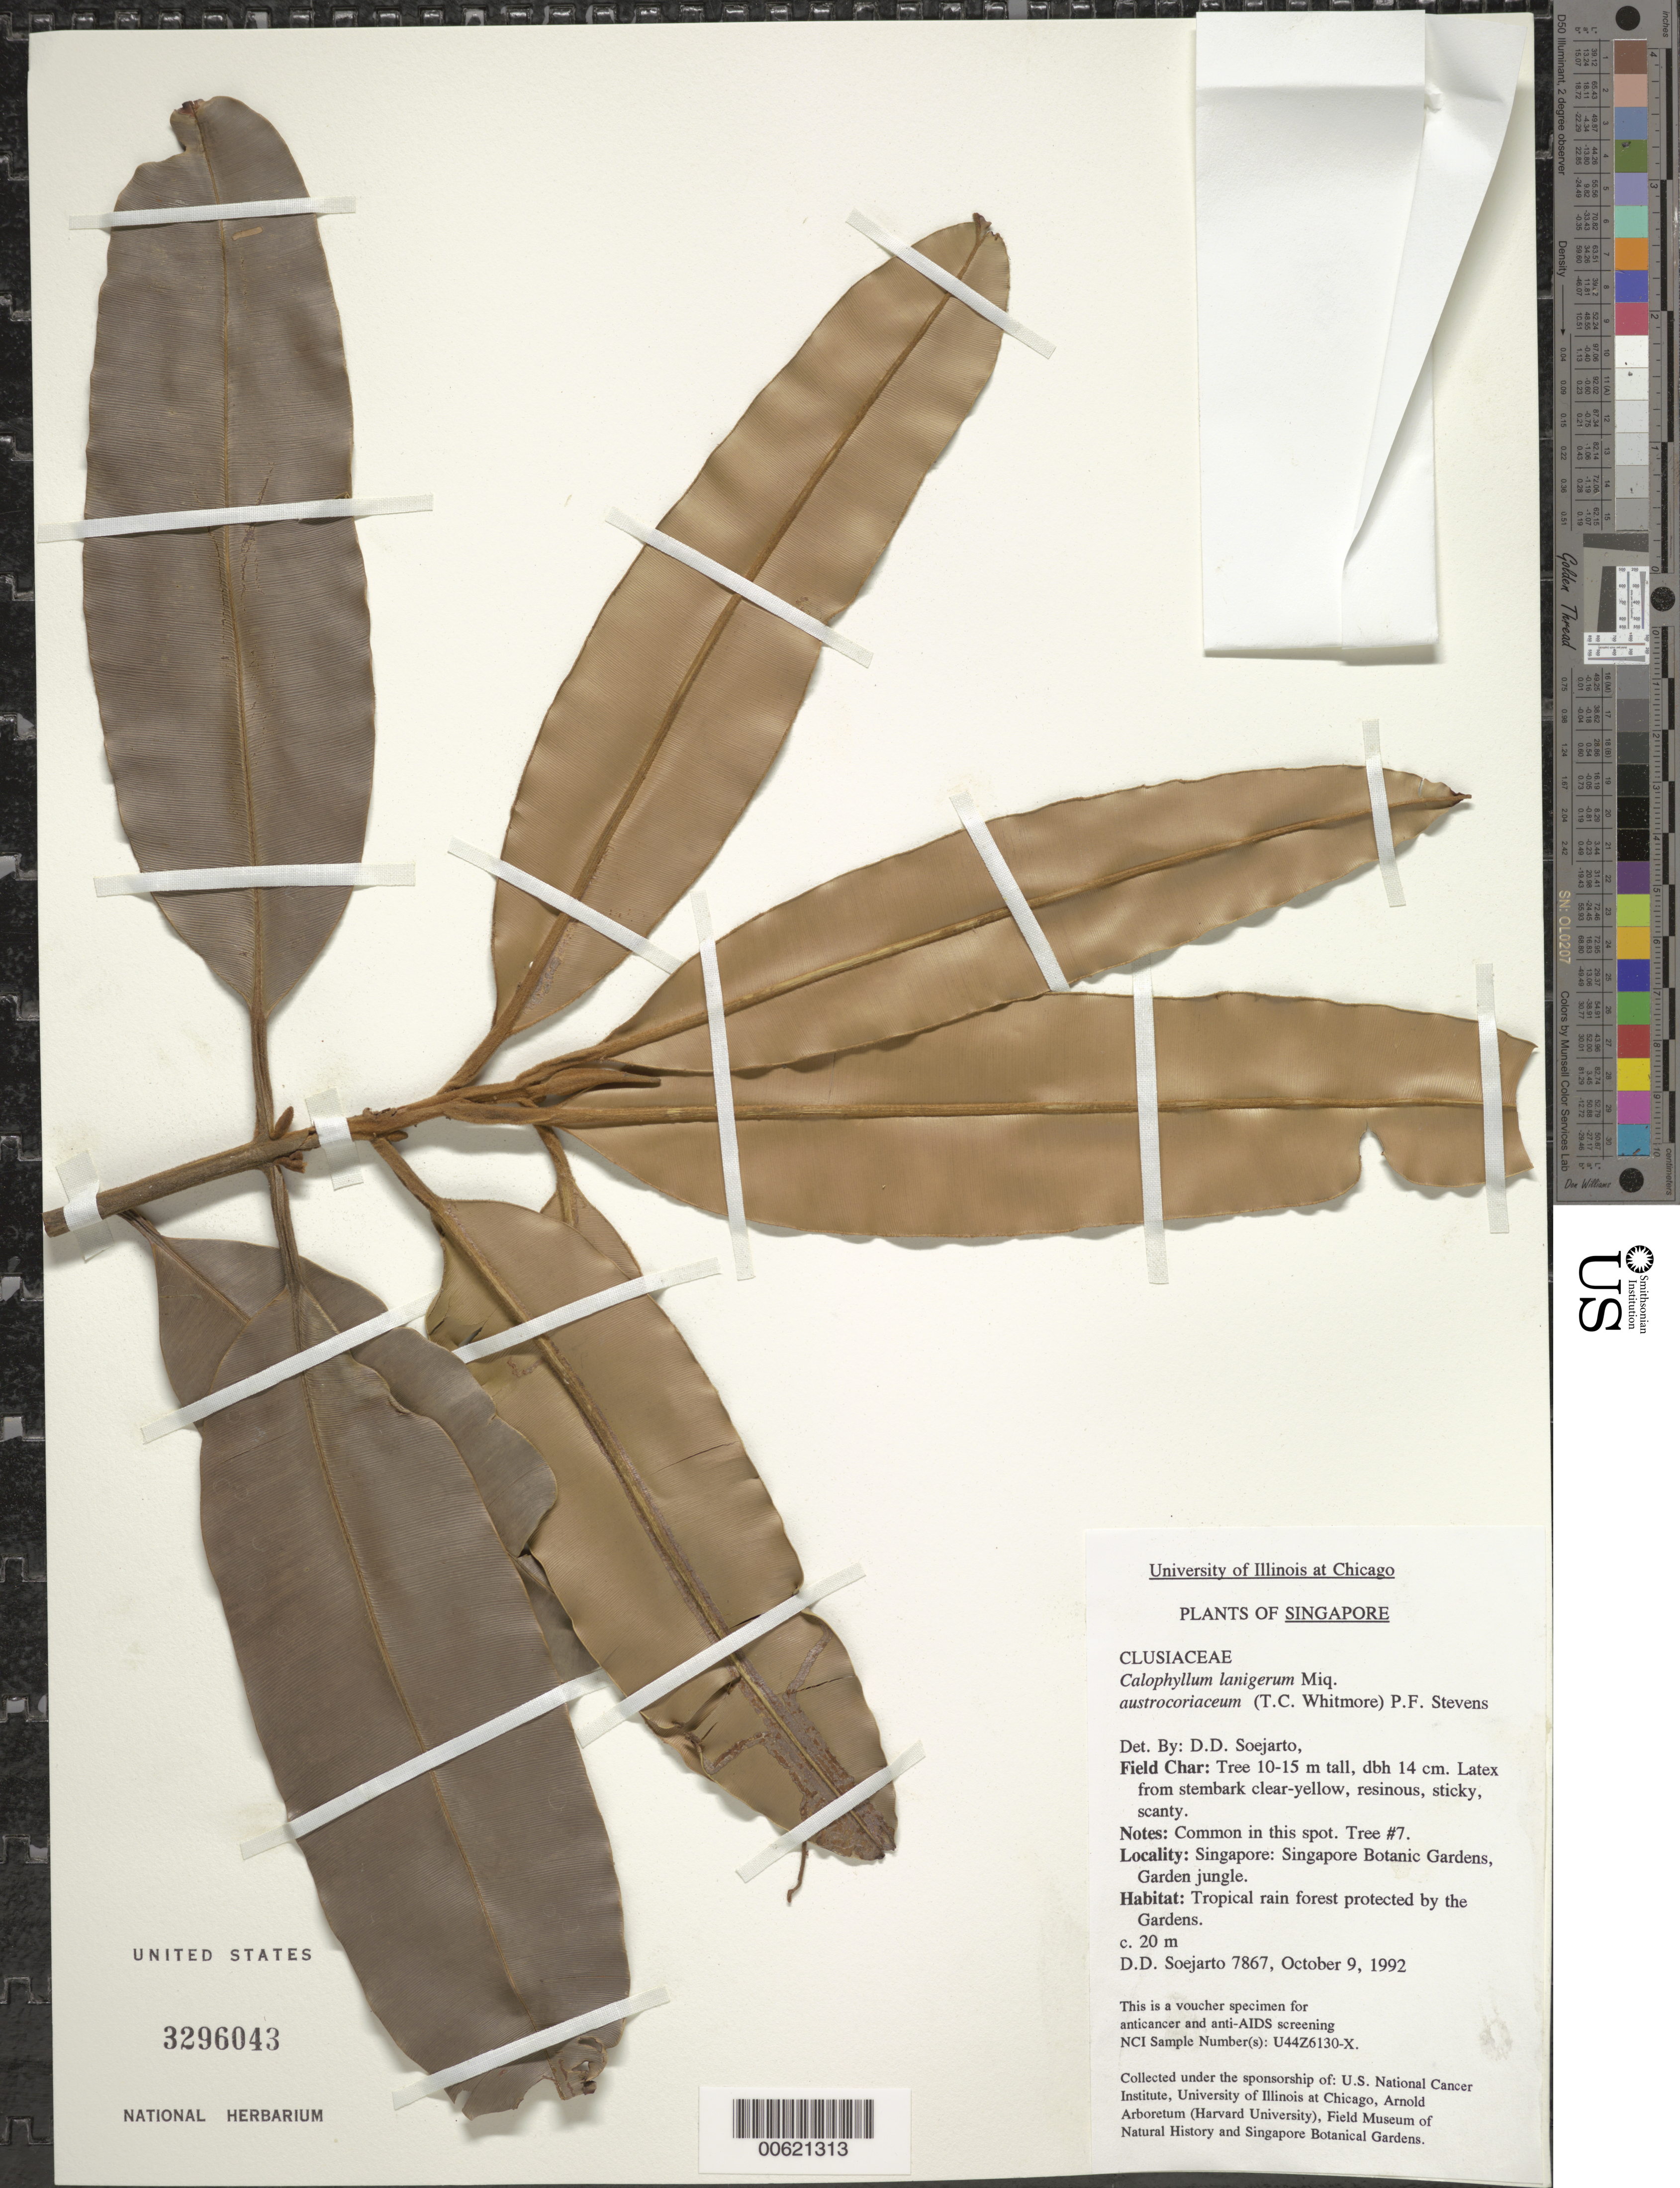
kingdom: Plantae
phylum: Tracheophyta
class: Magnoliopsida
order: Malpighiales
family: Calophyllaceae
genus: Calophyllum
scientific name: Calophyllum lanigerum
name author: Miq.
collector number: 7867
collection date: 1992-10-09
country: Singapore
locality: Singapore Botanic Gardens, Garden jungle.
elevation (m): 20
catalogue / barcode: US 3296043